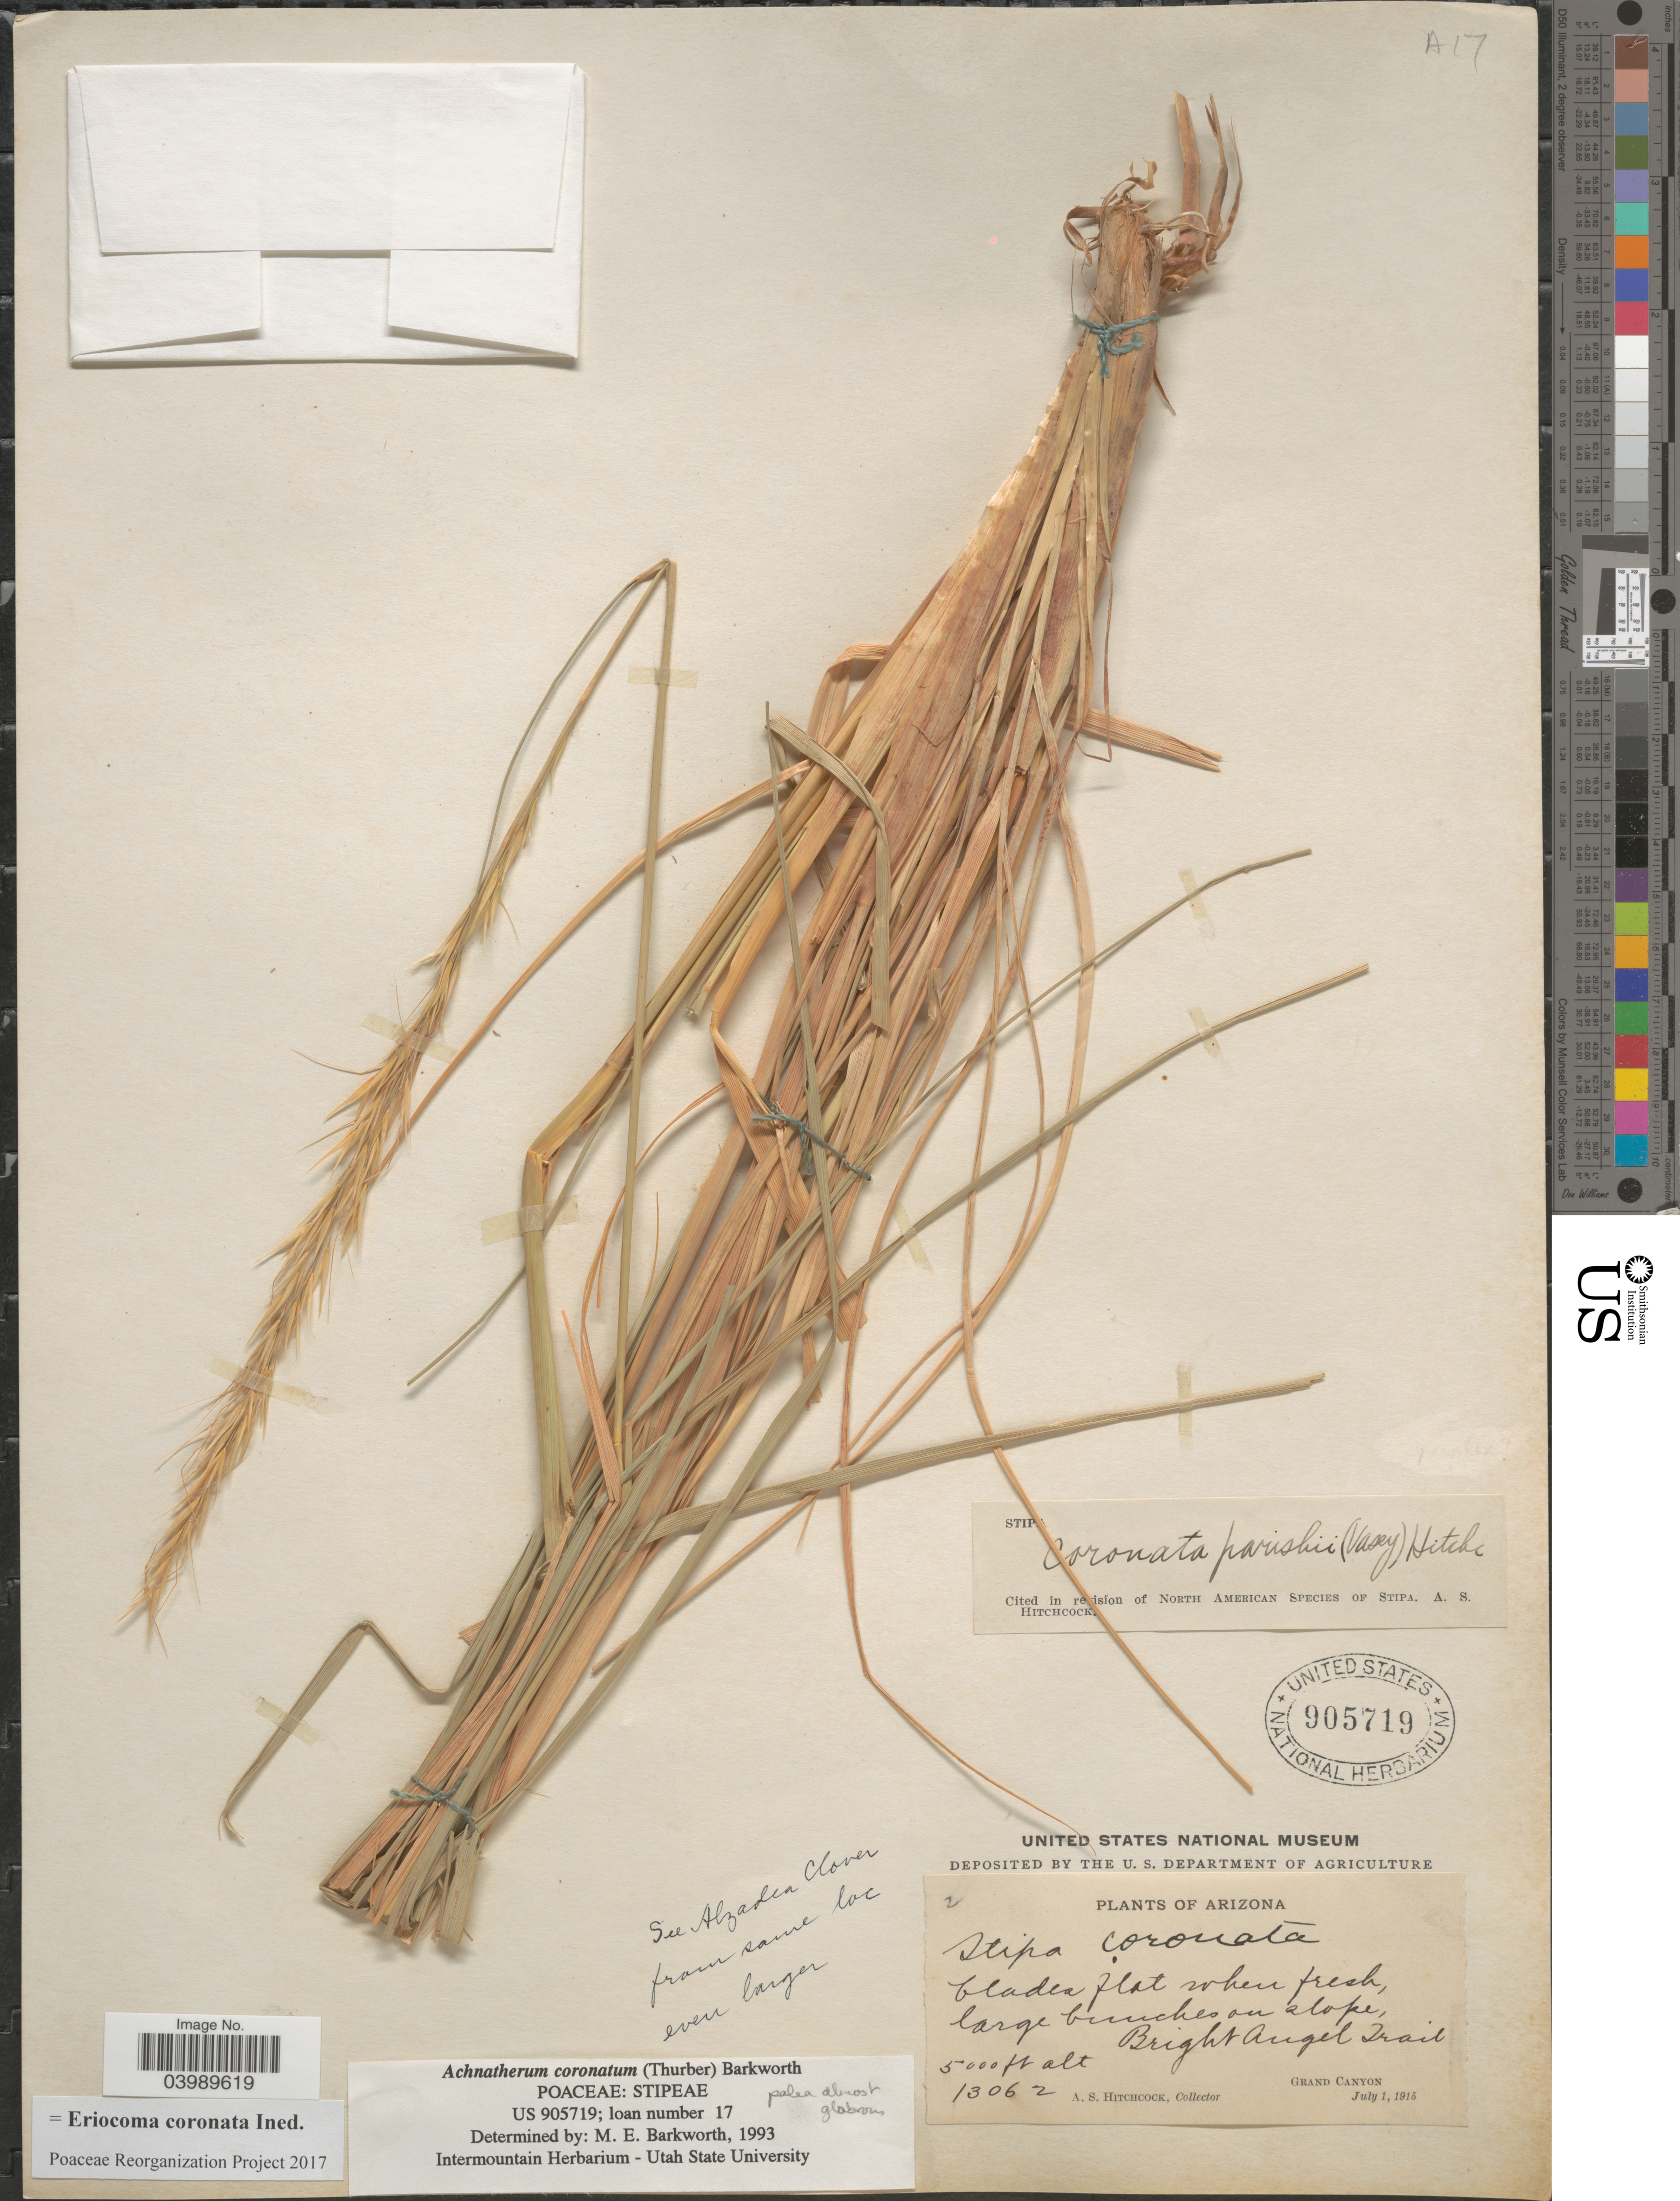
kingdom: Plantae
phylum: Tracheophyta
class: Liliopsida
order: Poales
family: Poaceae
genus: Eriocoma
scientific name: Eriocoma coronata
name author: (Thurb.) Romasch.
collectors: A. S. Hitchcock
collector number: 13062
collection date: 1915-07-01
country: United States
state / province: Arizona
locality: Bright Angel Trail. Grand Canyon.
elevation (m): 1524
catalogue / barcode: US 905719